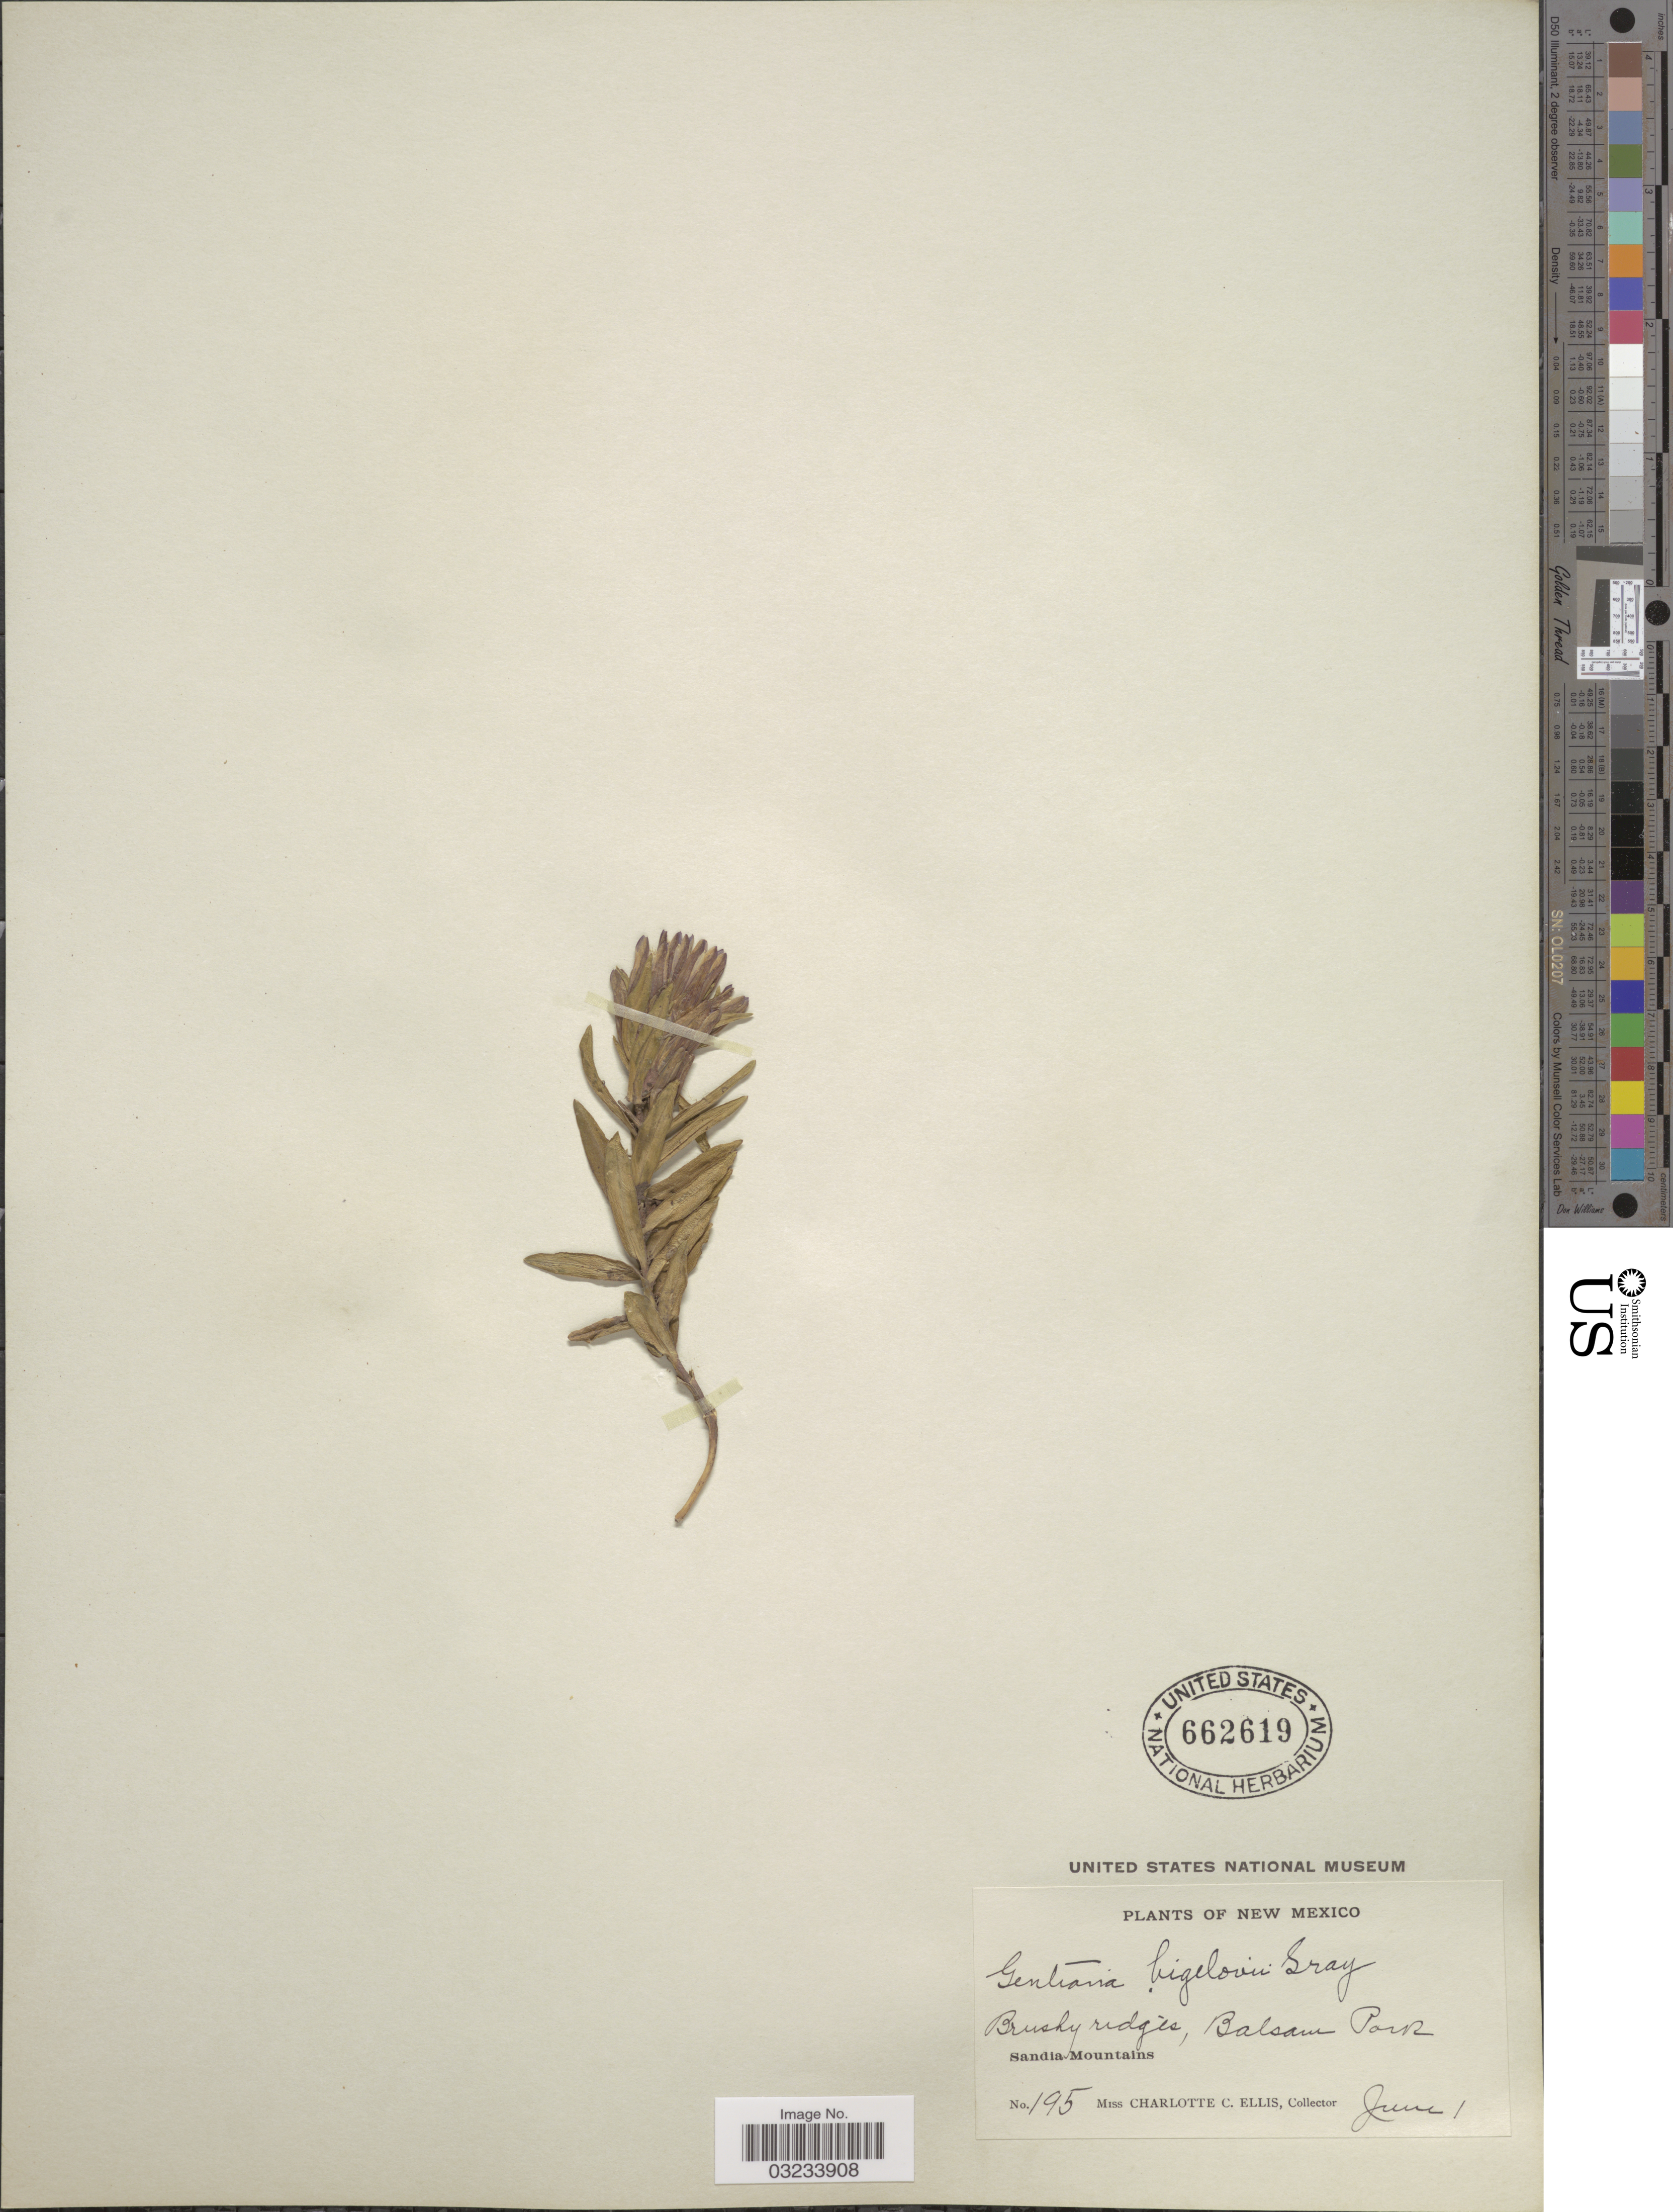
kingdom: Plantae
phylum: Tracheophyta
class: Magnoliopsida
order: Gentianales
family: Gentianaceae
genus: Gentiana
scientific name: Gentiana bigelovii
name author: A. Gray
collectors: C. C. Ellis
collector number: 195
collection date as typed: Transcribed d/m/y: /6/01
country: United States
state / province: New Mexico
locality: Bushy ridges, Balsam Park, Sandia Mountains.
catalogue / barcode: US 662619